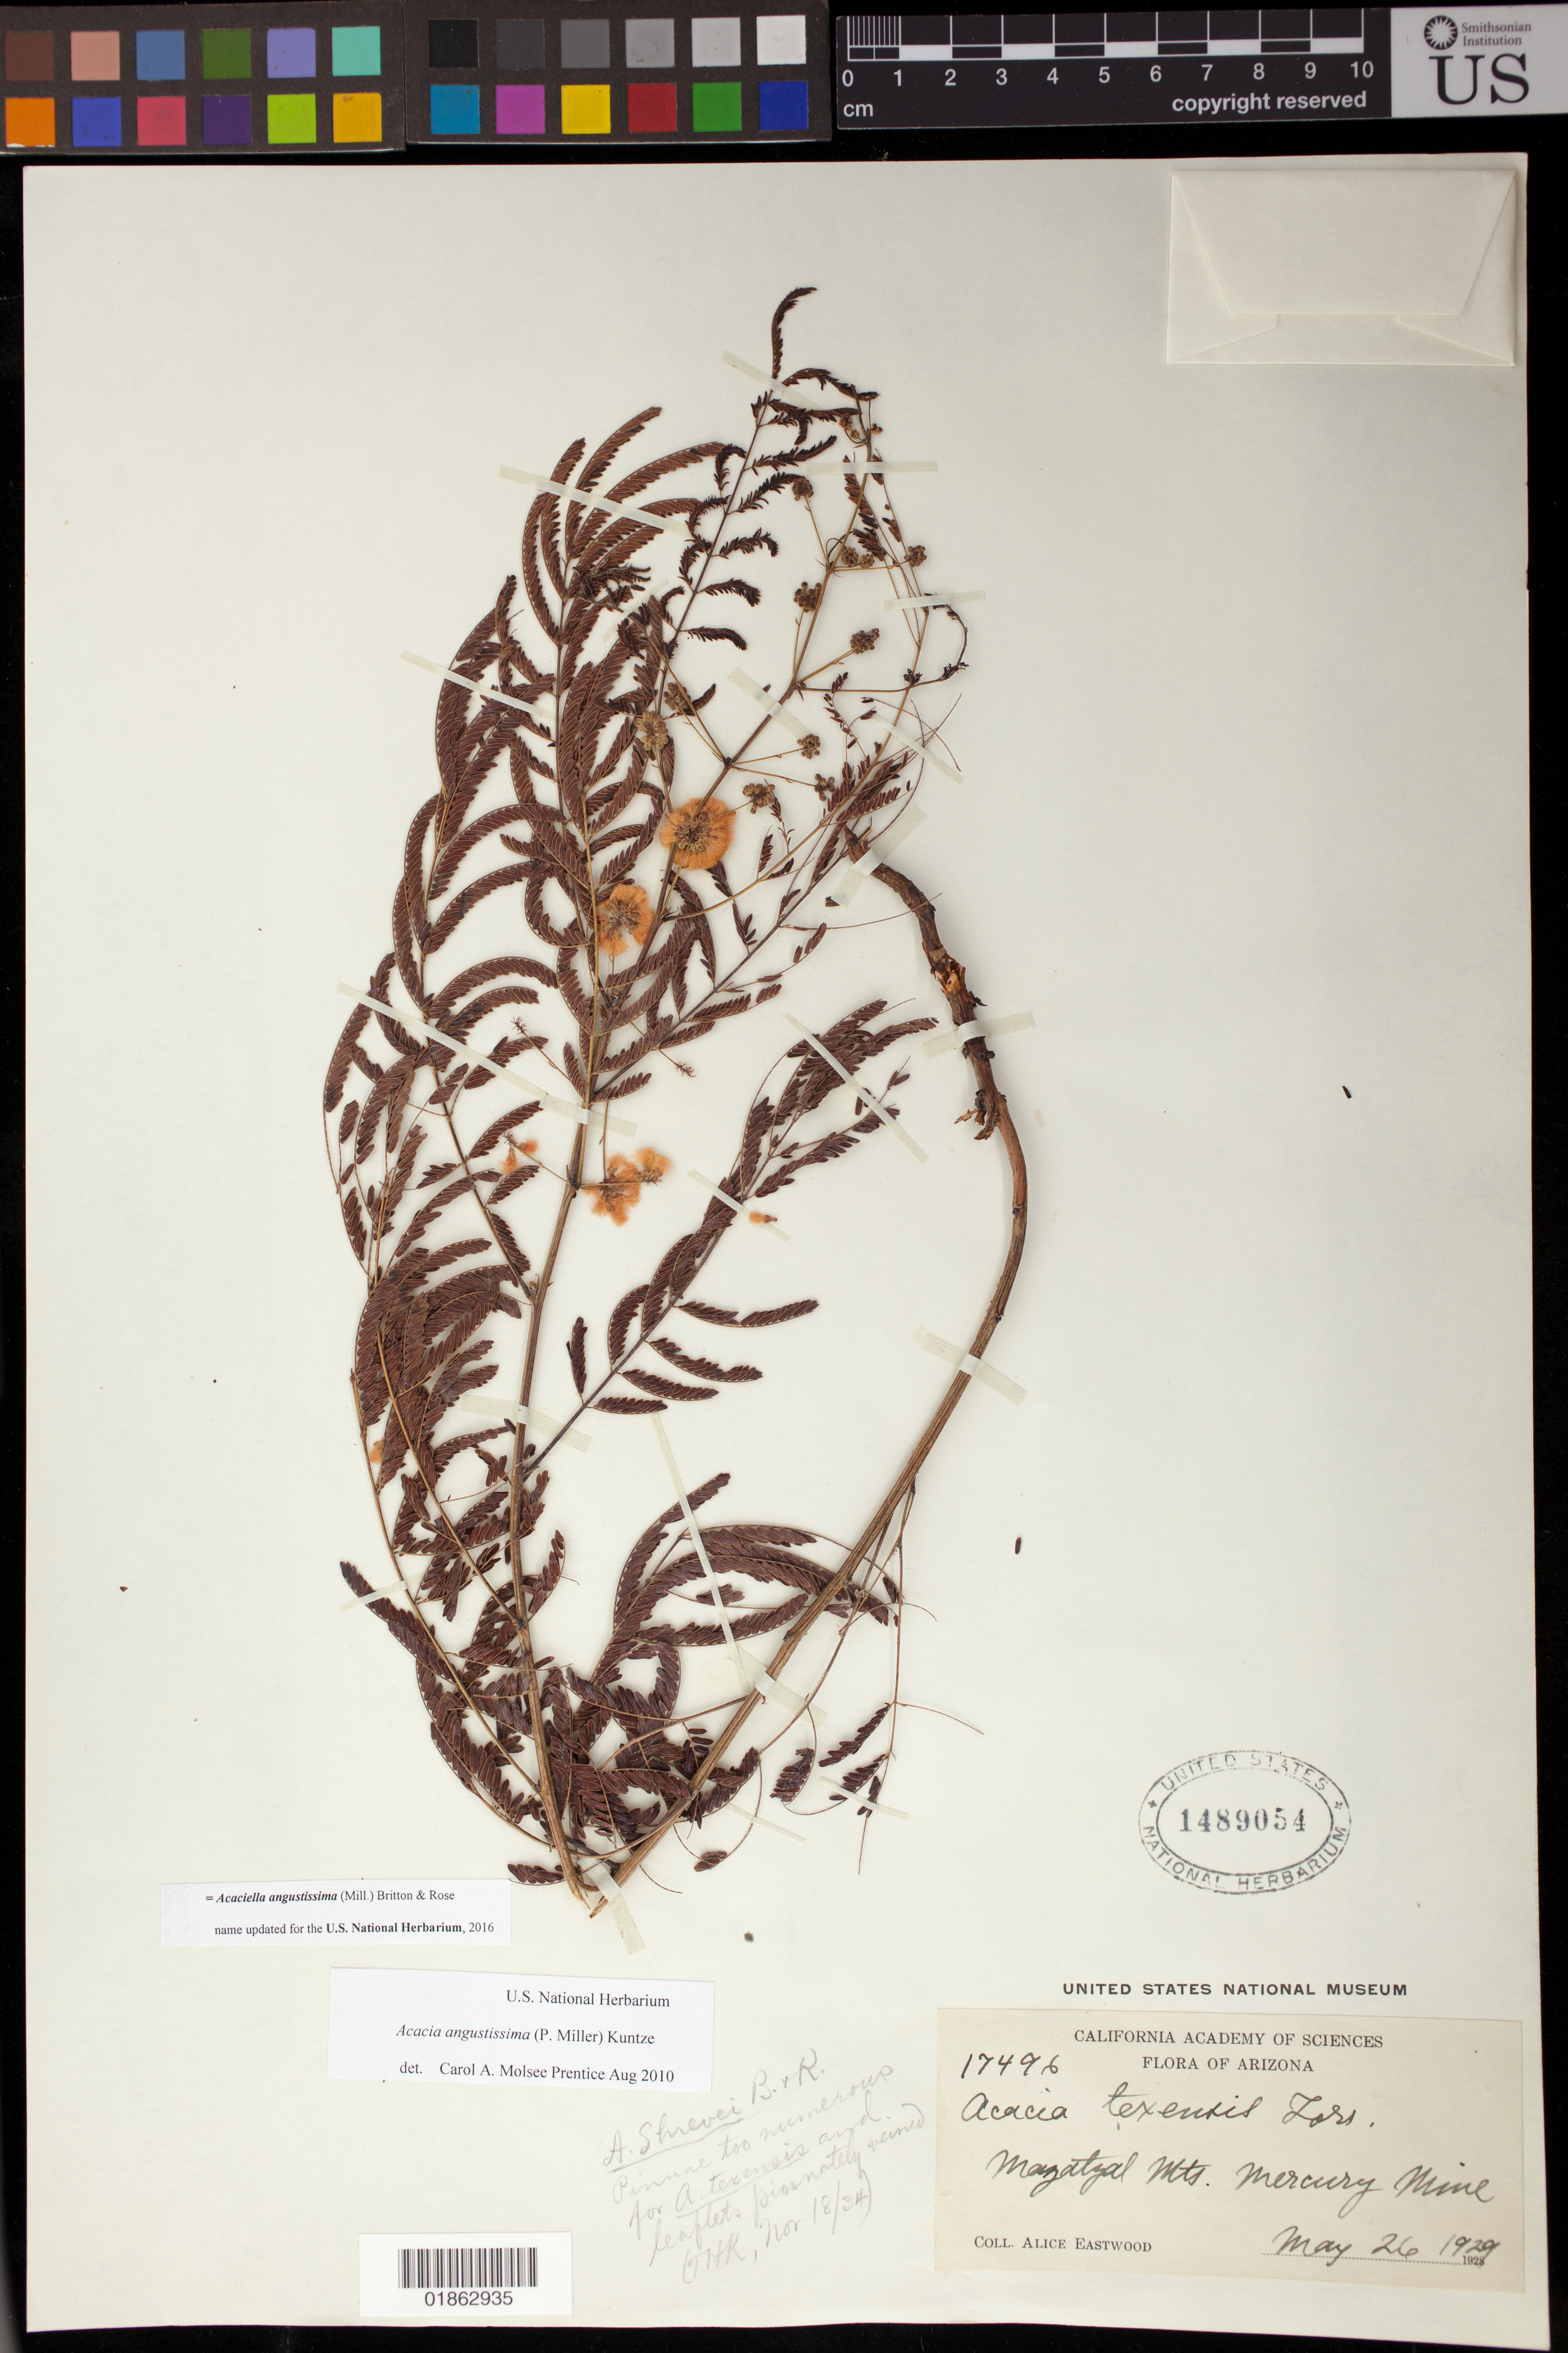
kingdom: Plantae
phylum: Tracheophyta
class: Magnoliopsida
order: Fabales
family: Fabaceae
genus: Acaciella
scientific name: Acaciella angustissima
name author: (Mill.) Britton & Rose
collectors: A. Eastwood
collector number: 17496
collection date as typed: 26 May 1929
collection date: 1929-05-26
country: United States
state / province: Arizona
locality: Mazatzal Mts., Mercury Mine.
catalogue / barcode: US 1489054